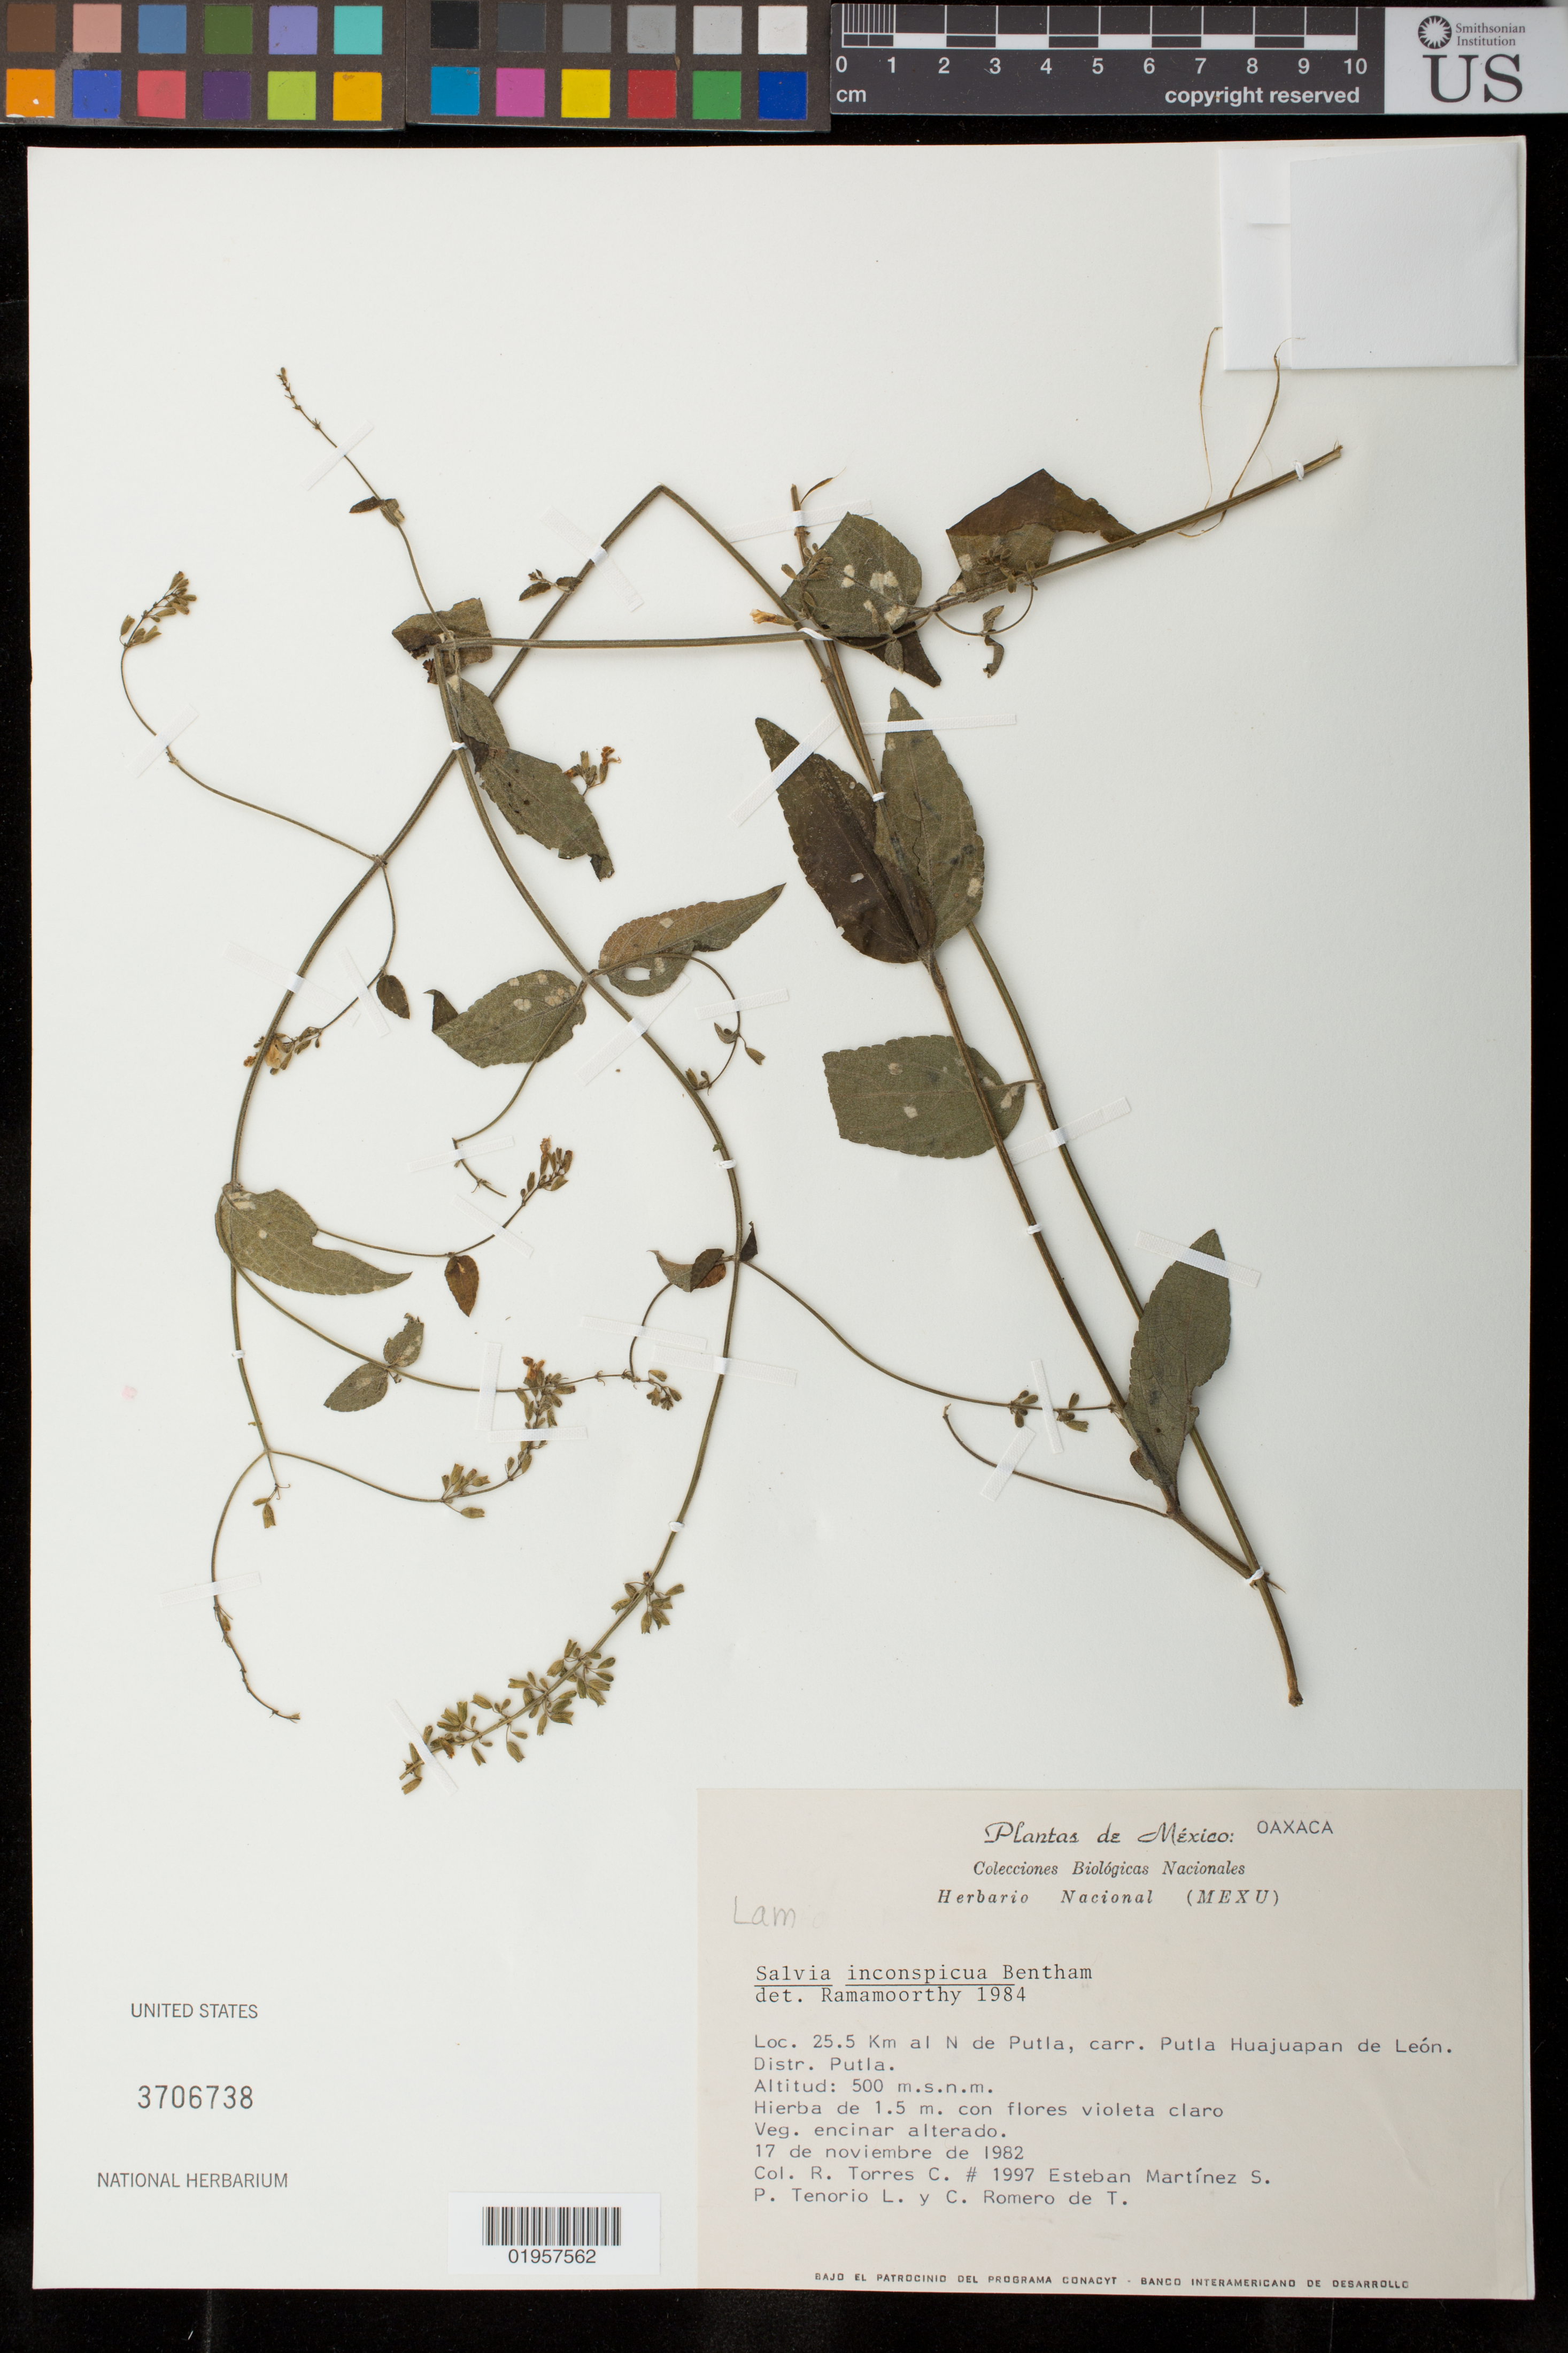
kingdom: Plantae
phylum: Tracheophyta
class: Magnoliopsida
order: Lamiales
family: Lamiaceae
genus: Salvia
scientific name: Salvia inconspicua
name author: Benth.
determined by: Ramamoorthy, T. P.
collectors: R. Torres C., E. Martínez S., P. Tenorio L. & C. Romero de T.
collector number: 1997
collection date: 1982-11-17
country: Mexico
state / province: Oaxaca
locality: Distr. Putla; 25.5 km al N de Putla, carr. Putla Huajuapan de León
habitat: Encinar alterado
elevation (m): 500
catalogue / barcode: US 3706738